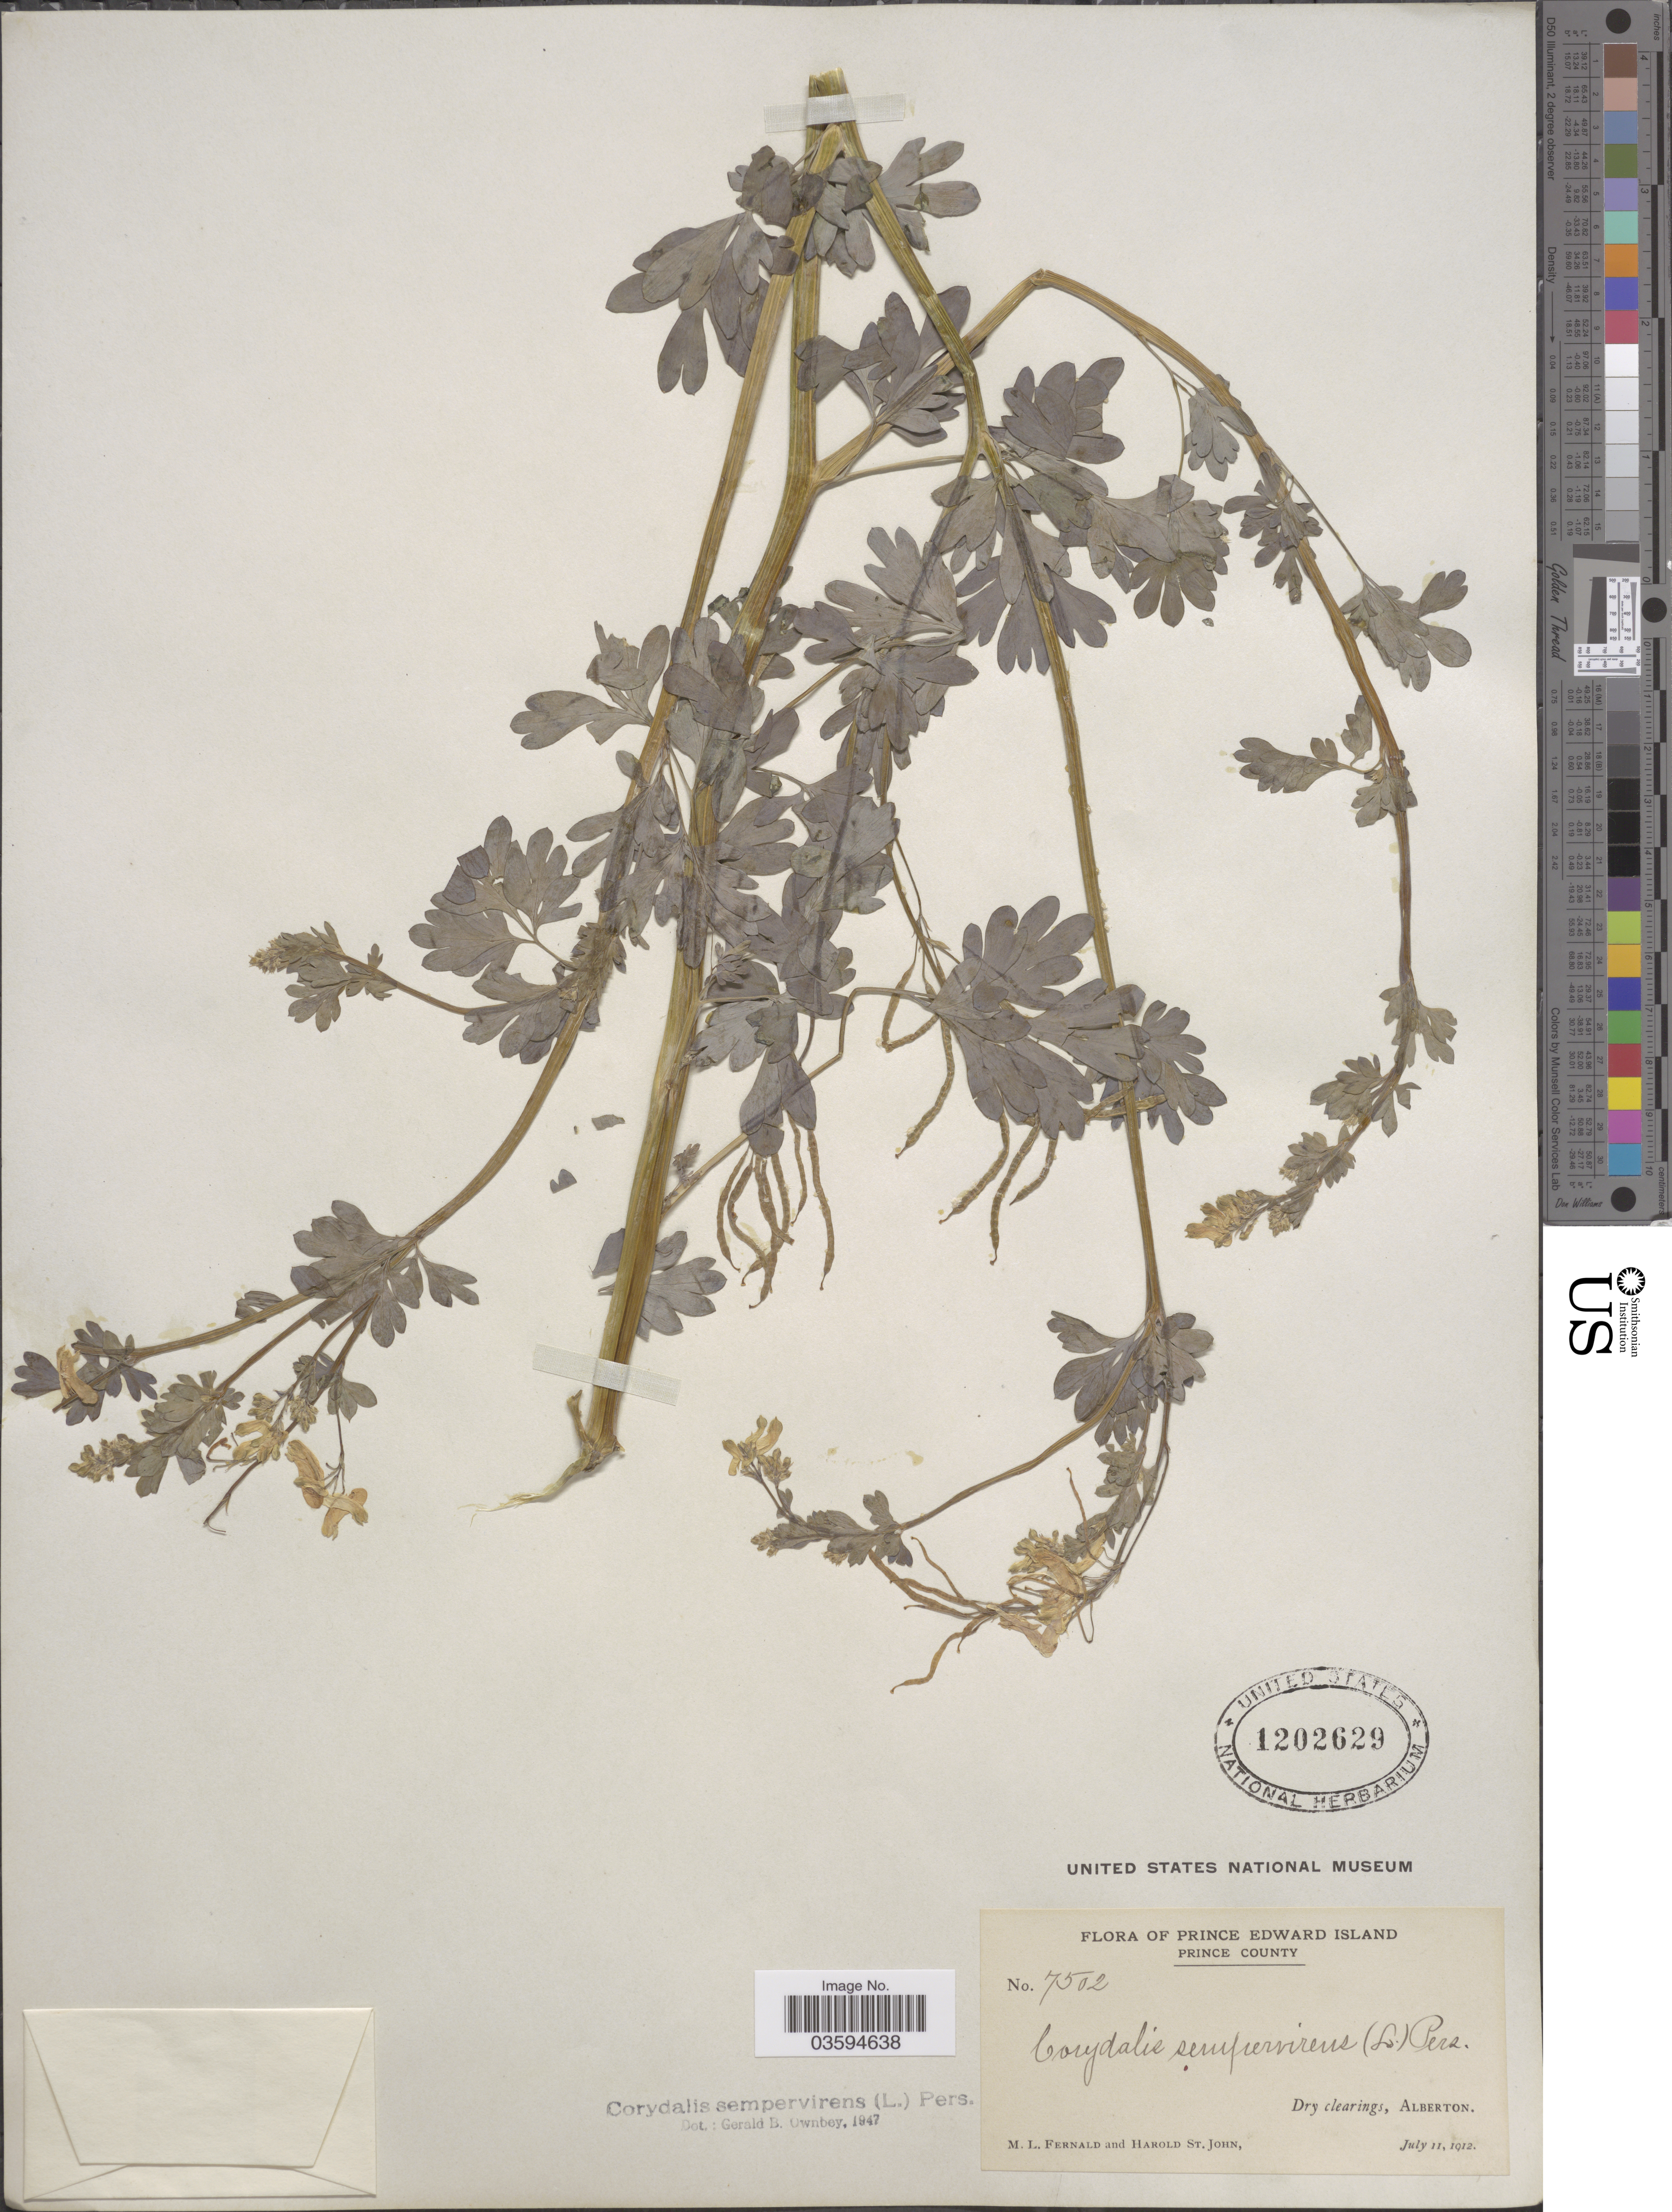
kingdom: Plantae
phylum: Tracheophyta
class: Magnoliopsida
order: Ranunculales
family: Papaveraceae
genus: Capnoides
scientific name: Capnoides sempervirens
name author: (L.) Borkh.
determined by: Strong, M. T., (US), Smithsonian Institution - National Museum of Natural History (UNITED STATES)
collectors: M. L. Fernald & H. St. John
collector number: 7502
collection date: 1912-07-11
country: Canada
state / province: Prince Edward Island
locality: Prince County. Dry clearings, Alberton.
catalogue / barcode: US 1202629